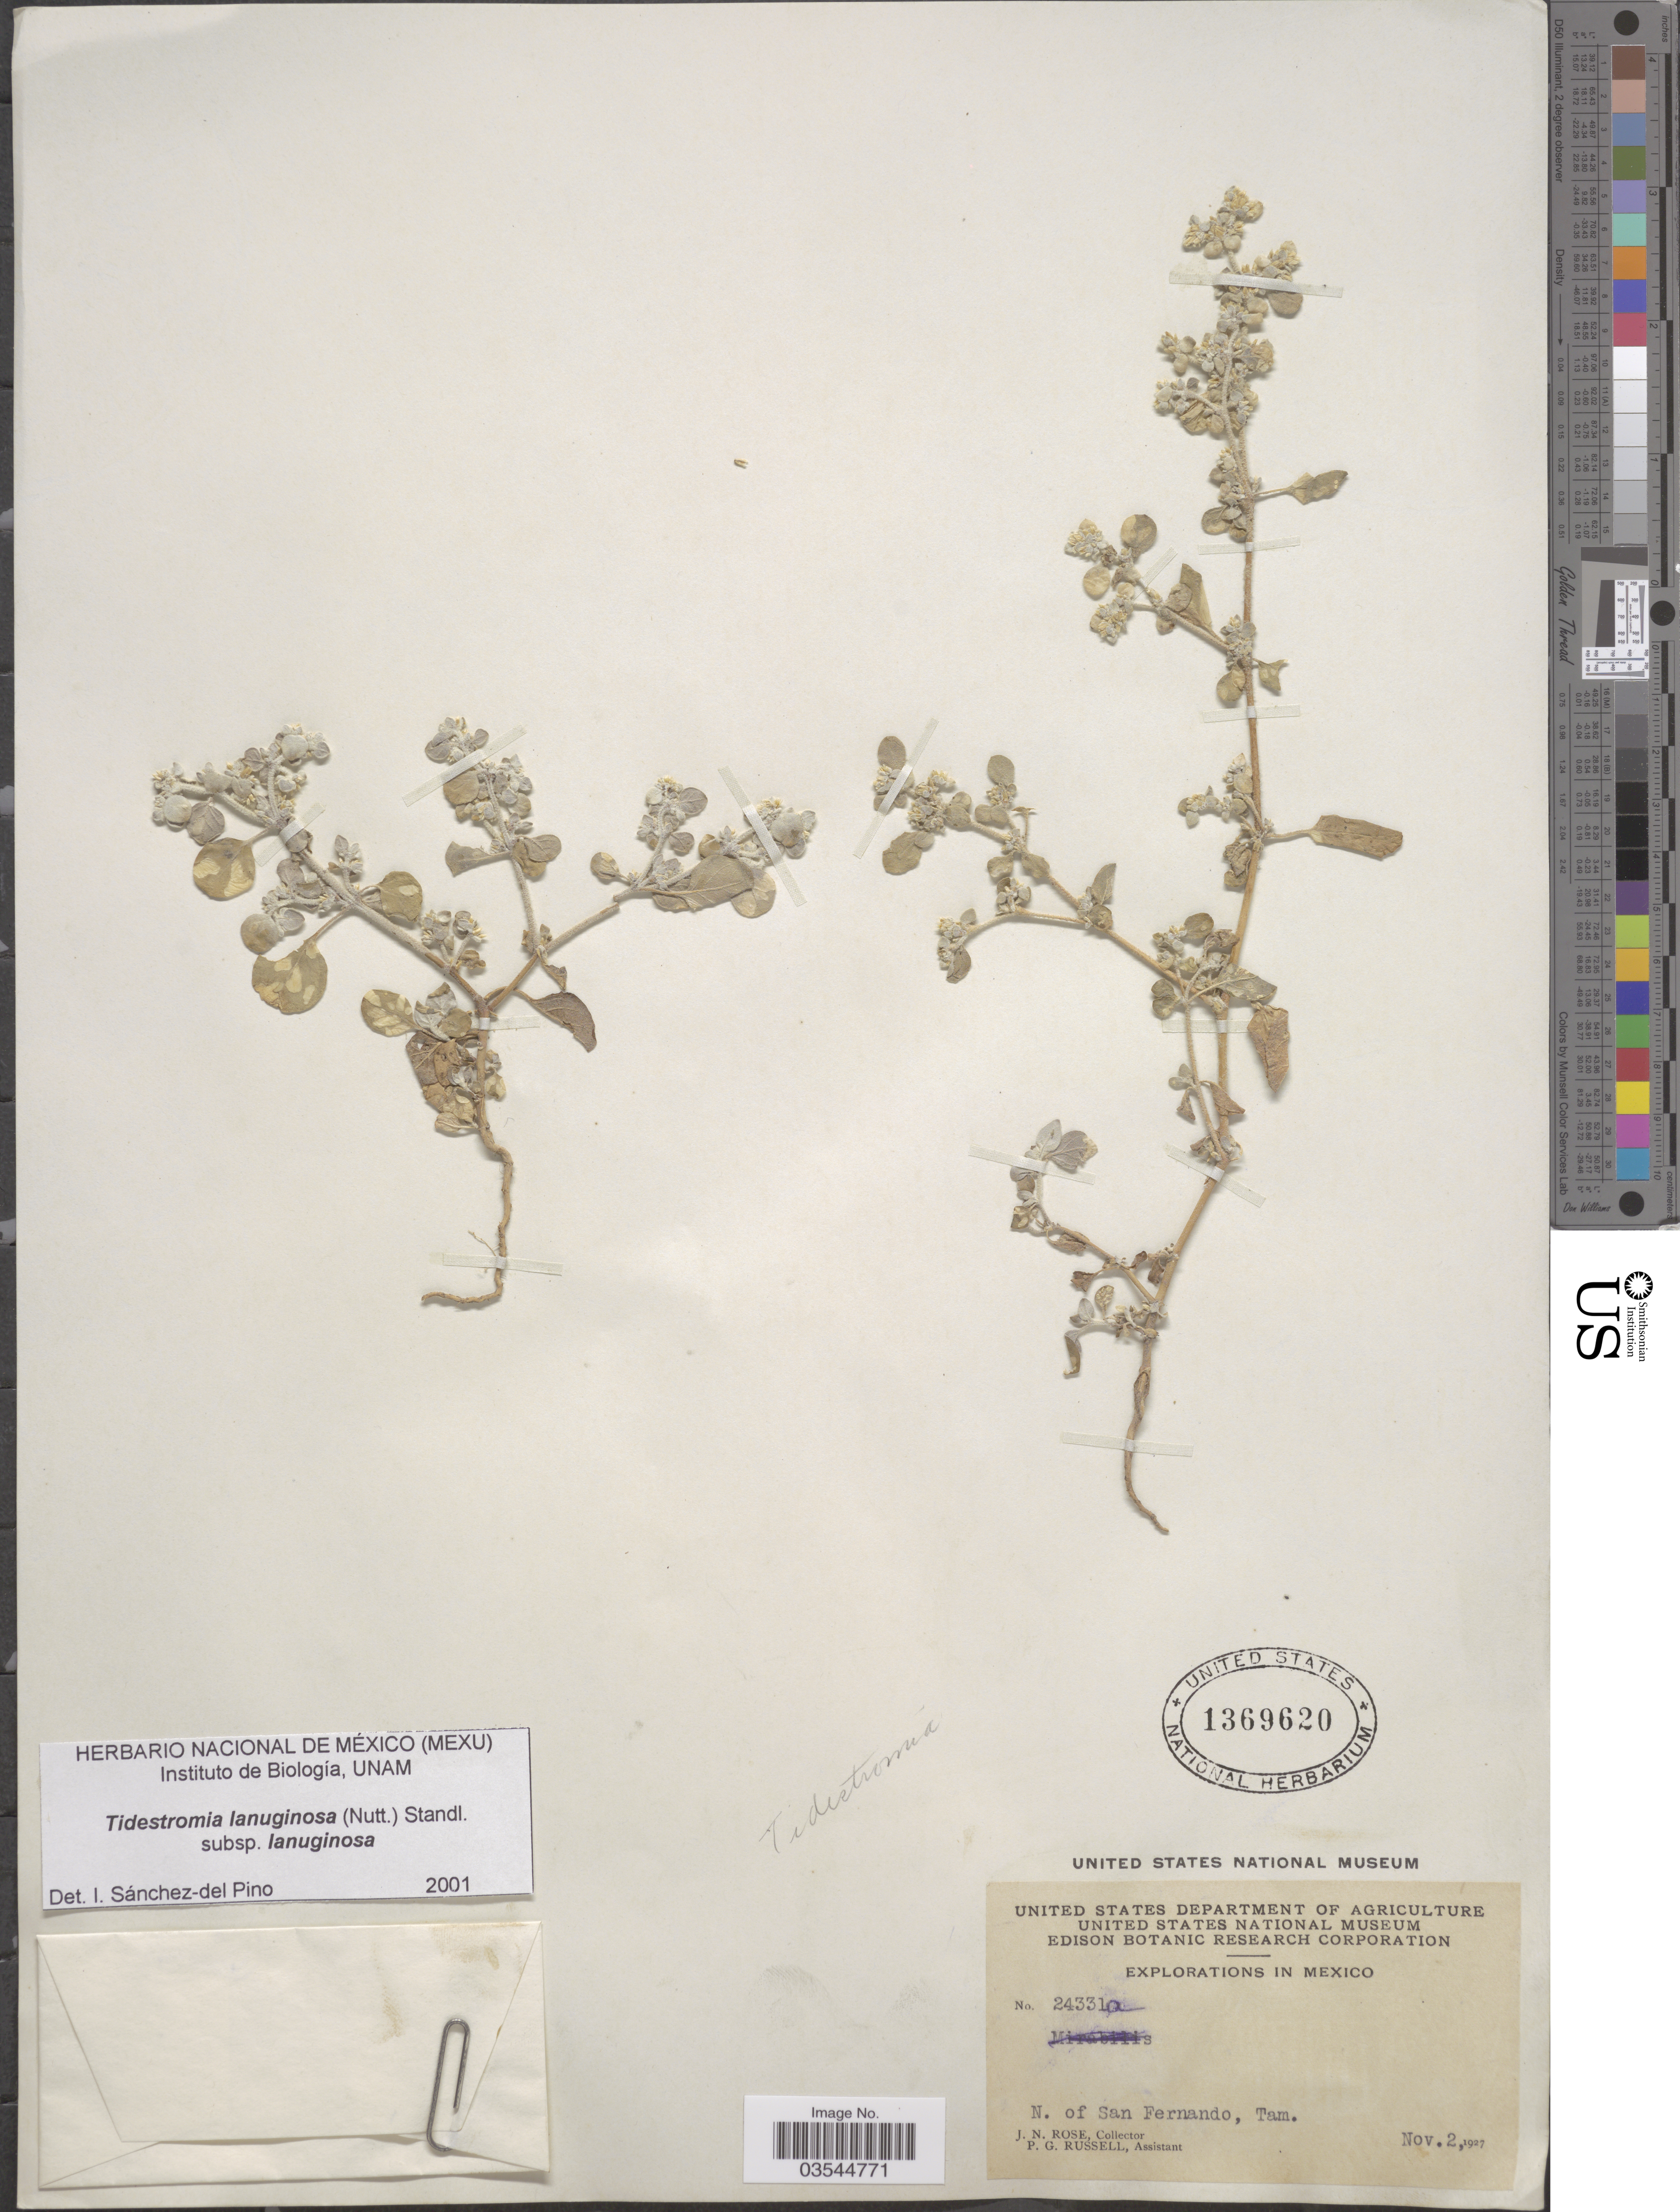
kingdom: Plantae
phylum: Tracheophyta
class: Magnoliopsida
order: Caryophyllales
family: Amaranthaceae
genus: Tidestromia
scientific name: Tidestromia lanuginosa subsp. lanuginosa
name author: (Nutt.) Standl.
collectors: J. N. Rose & P. G. Russell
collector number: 24331a*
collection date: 1927-11-02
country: Mexico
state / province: Tamaulipas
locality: N. of San Fernando.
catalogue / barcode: US 1369620